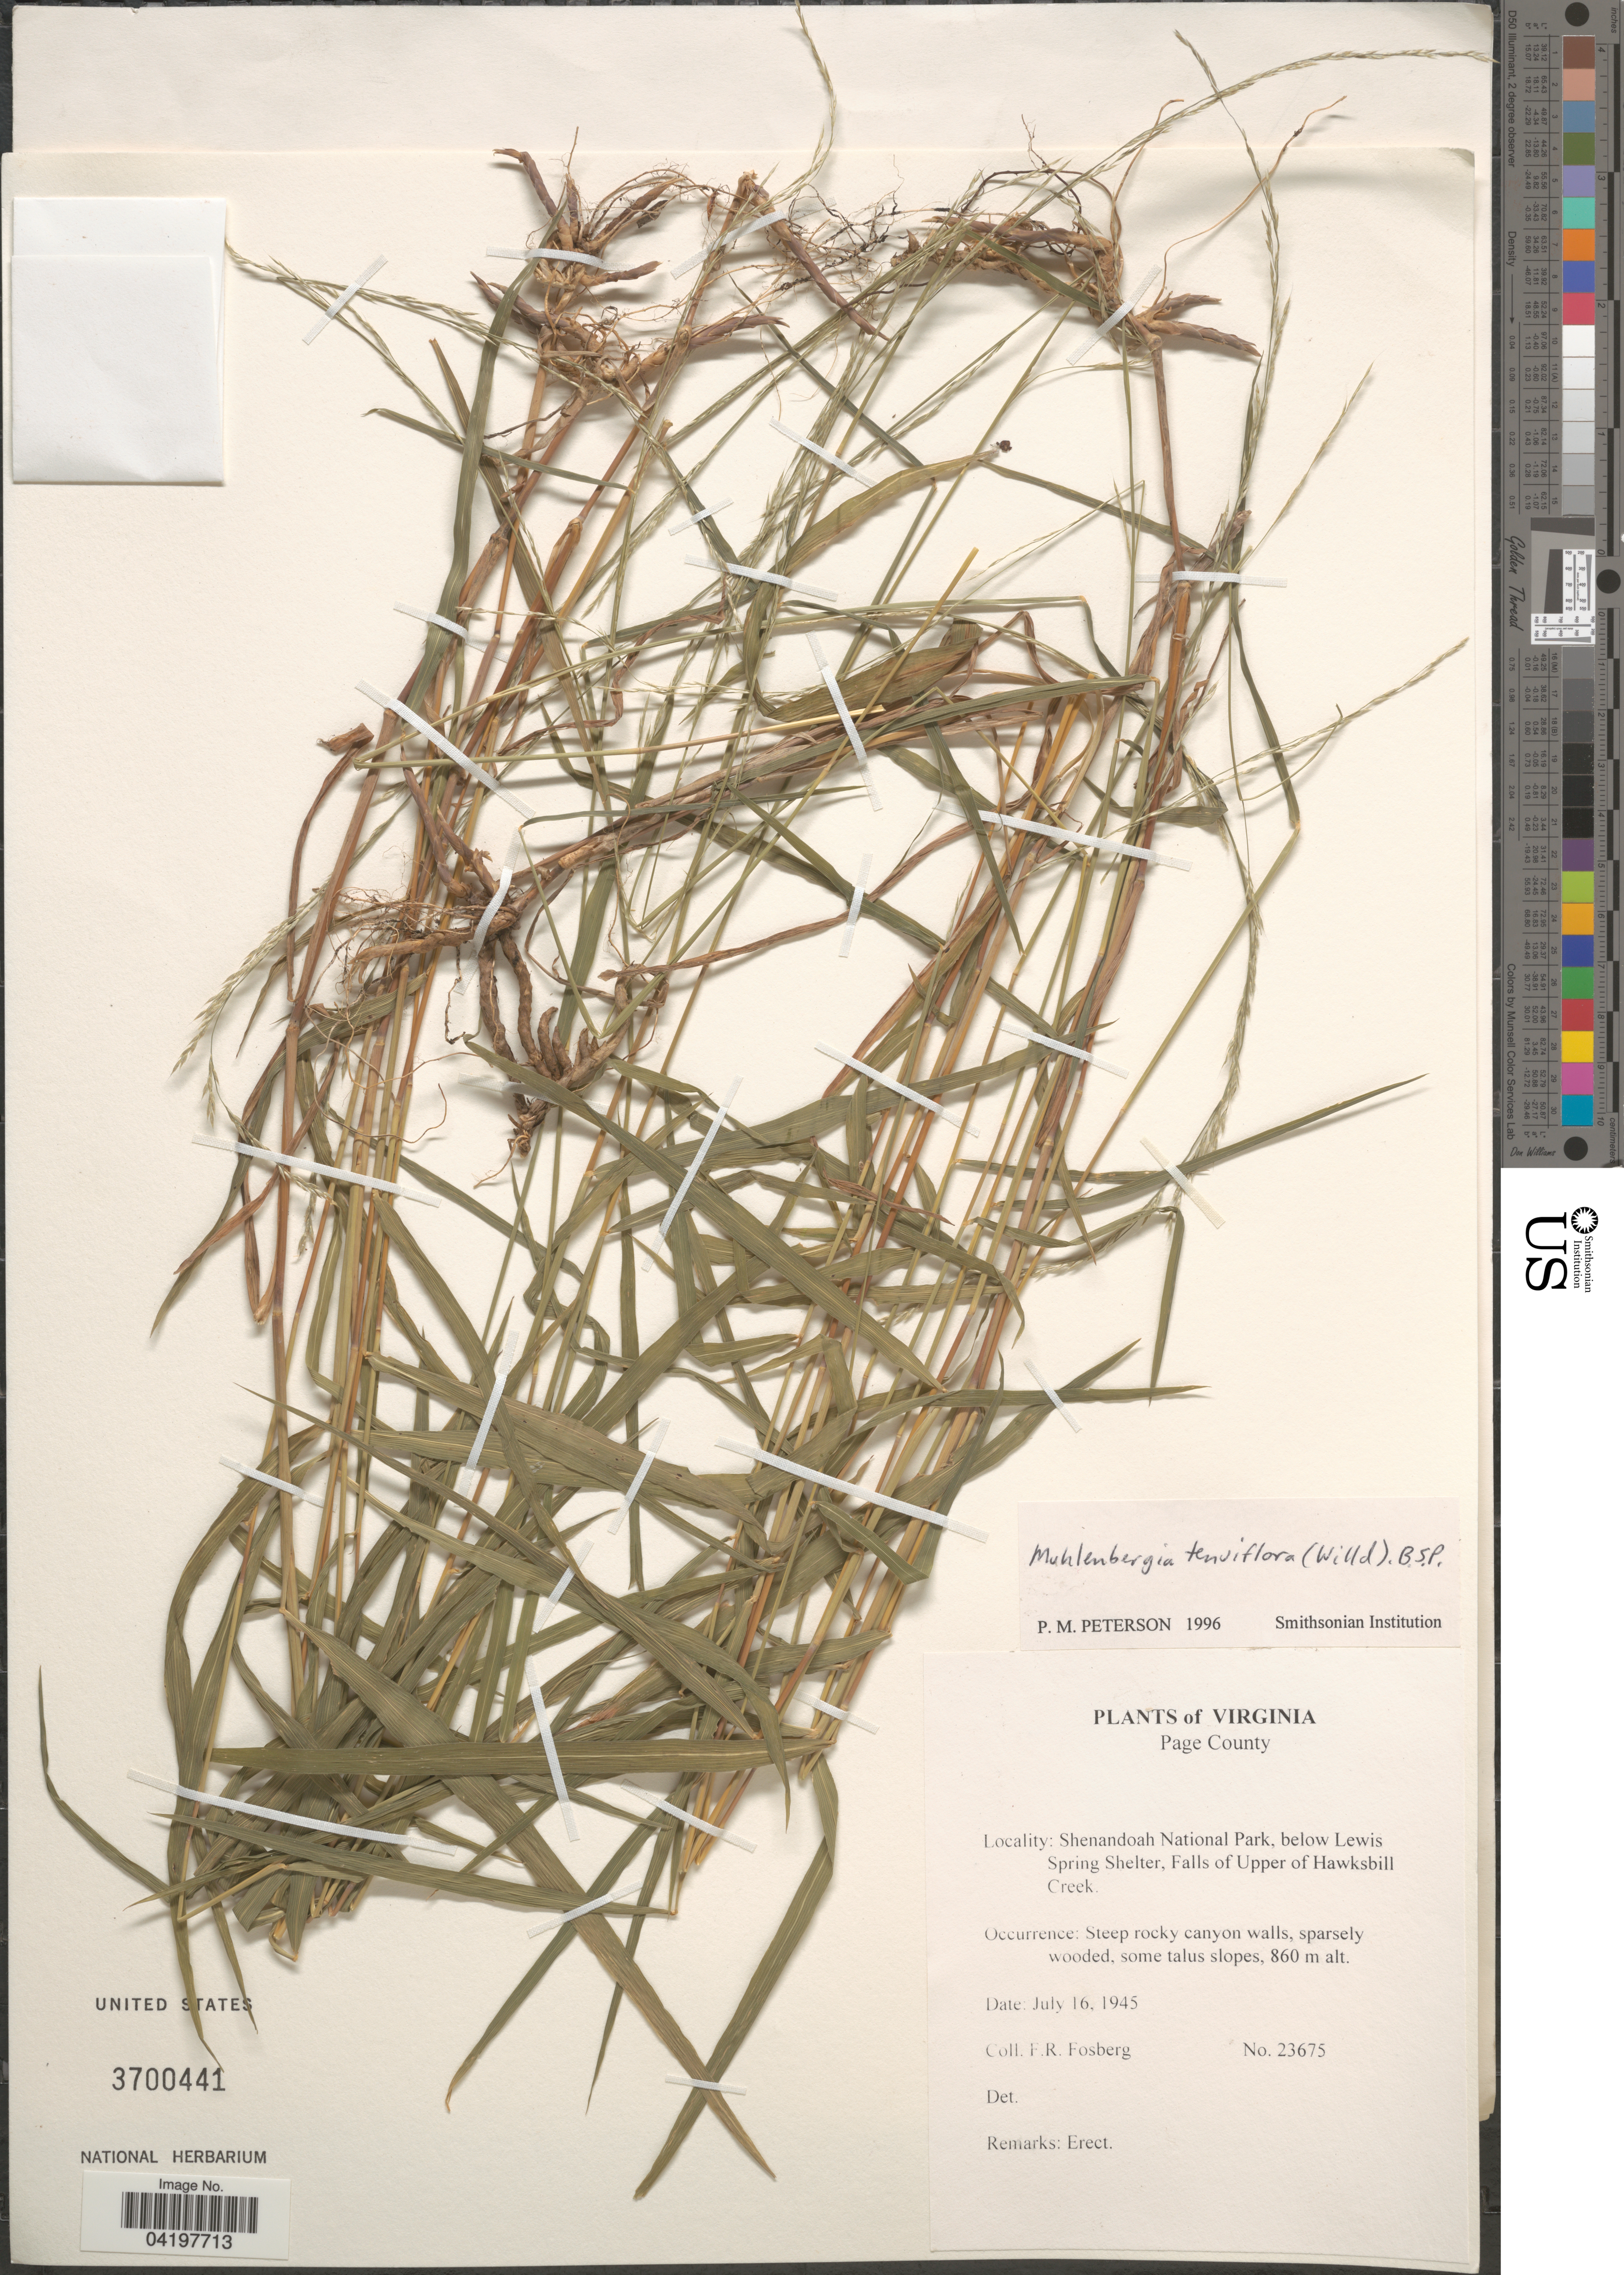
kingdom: Plantae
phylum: Tracheophyta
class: Liliopsida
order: Poales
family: Poaceae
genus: Muhlenbergia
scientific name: Muhlenbergia tenuiflora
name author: (Willd.) Britton, Stearns & Poggenb.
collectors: F. R. Fosberg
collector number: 23675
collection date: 1945-07-16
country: United States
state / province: Virginia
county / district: Page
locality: Shenandoah National Park, below Lewis Spring Shelter, Falls of Upper of Hawksbill Creek.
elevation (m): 860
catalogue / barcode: US 3700441